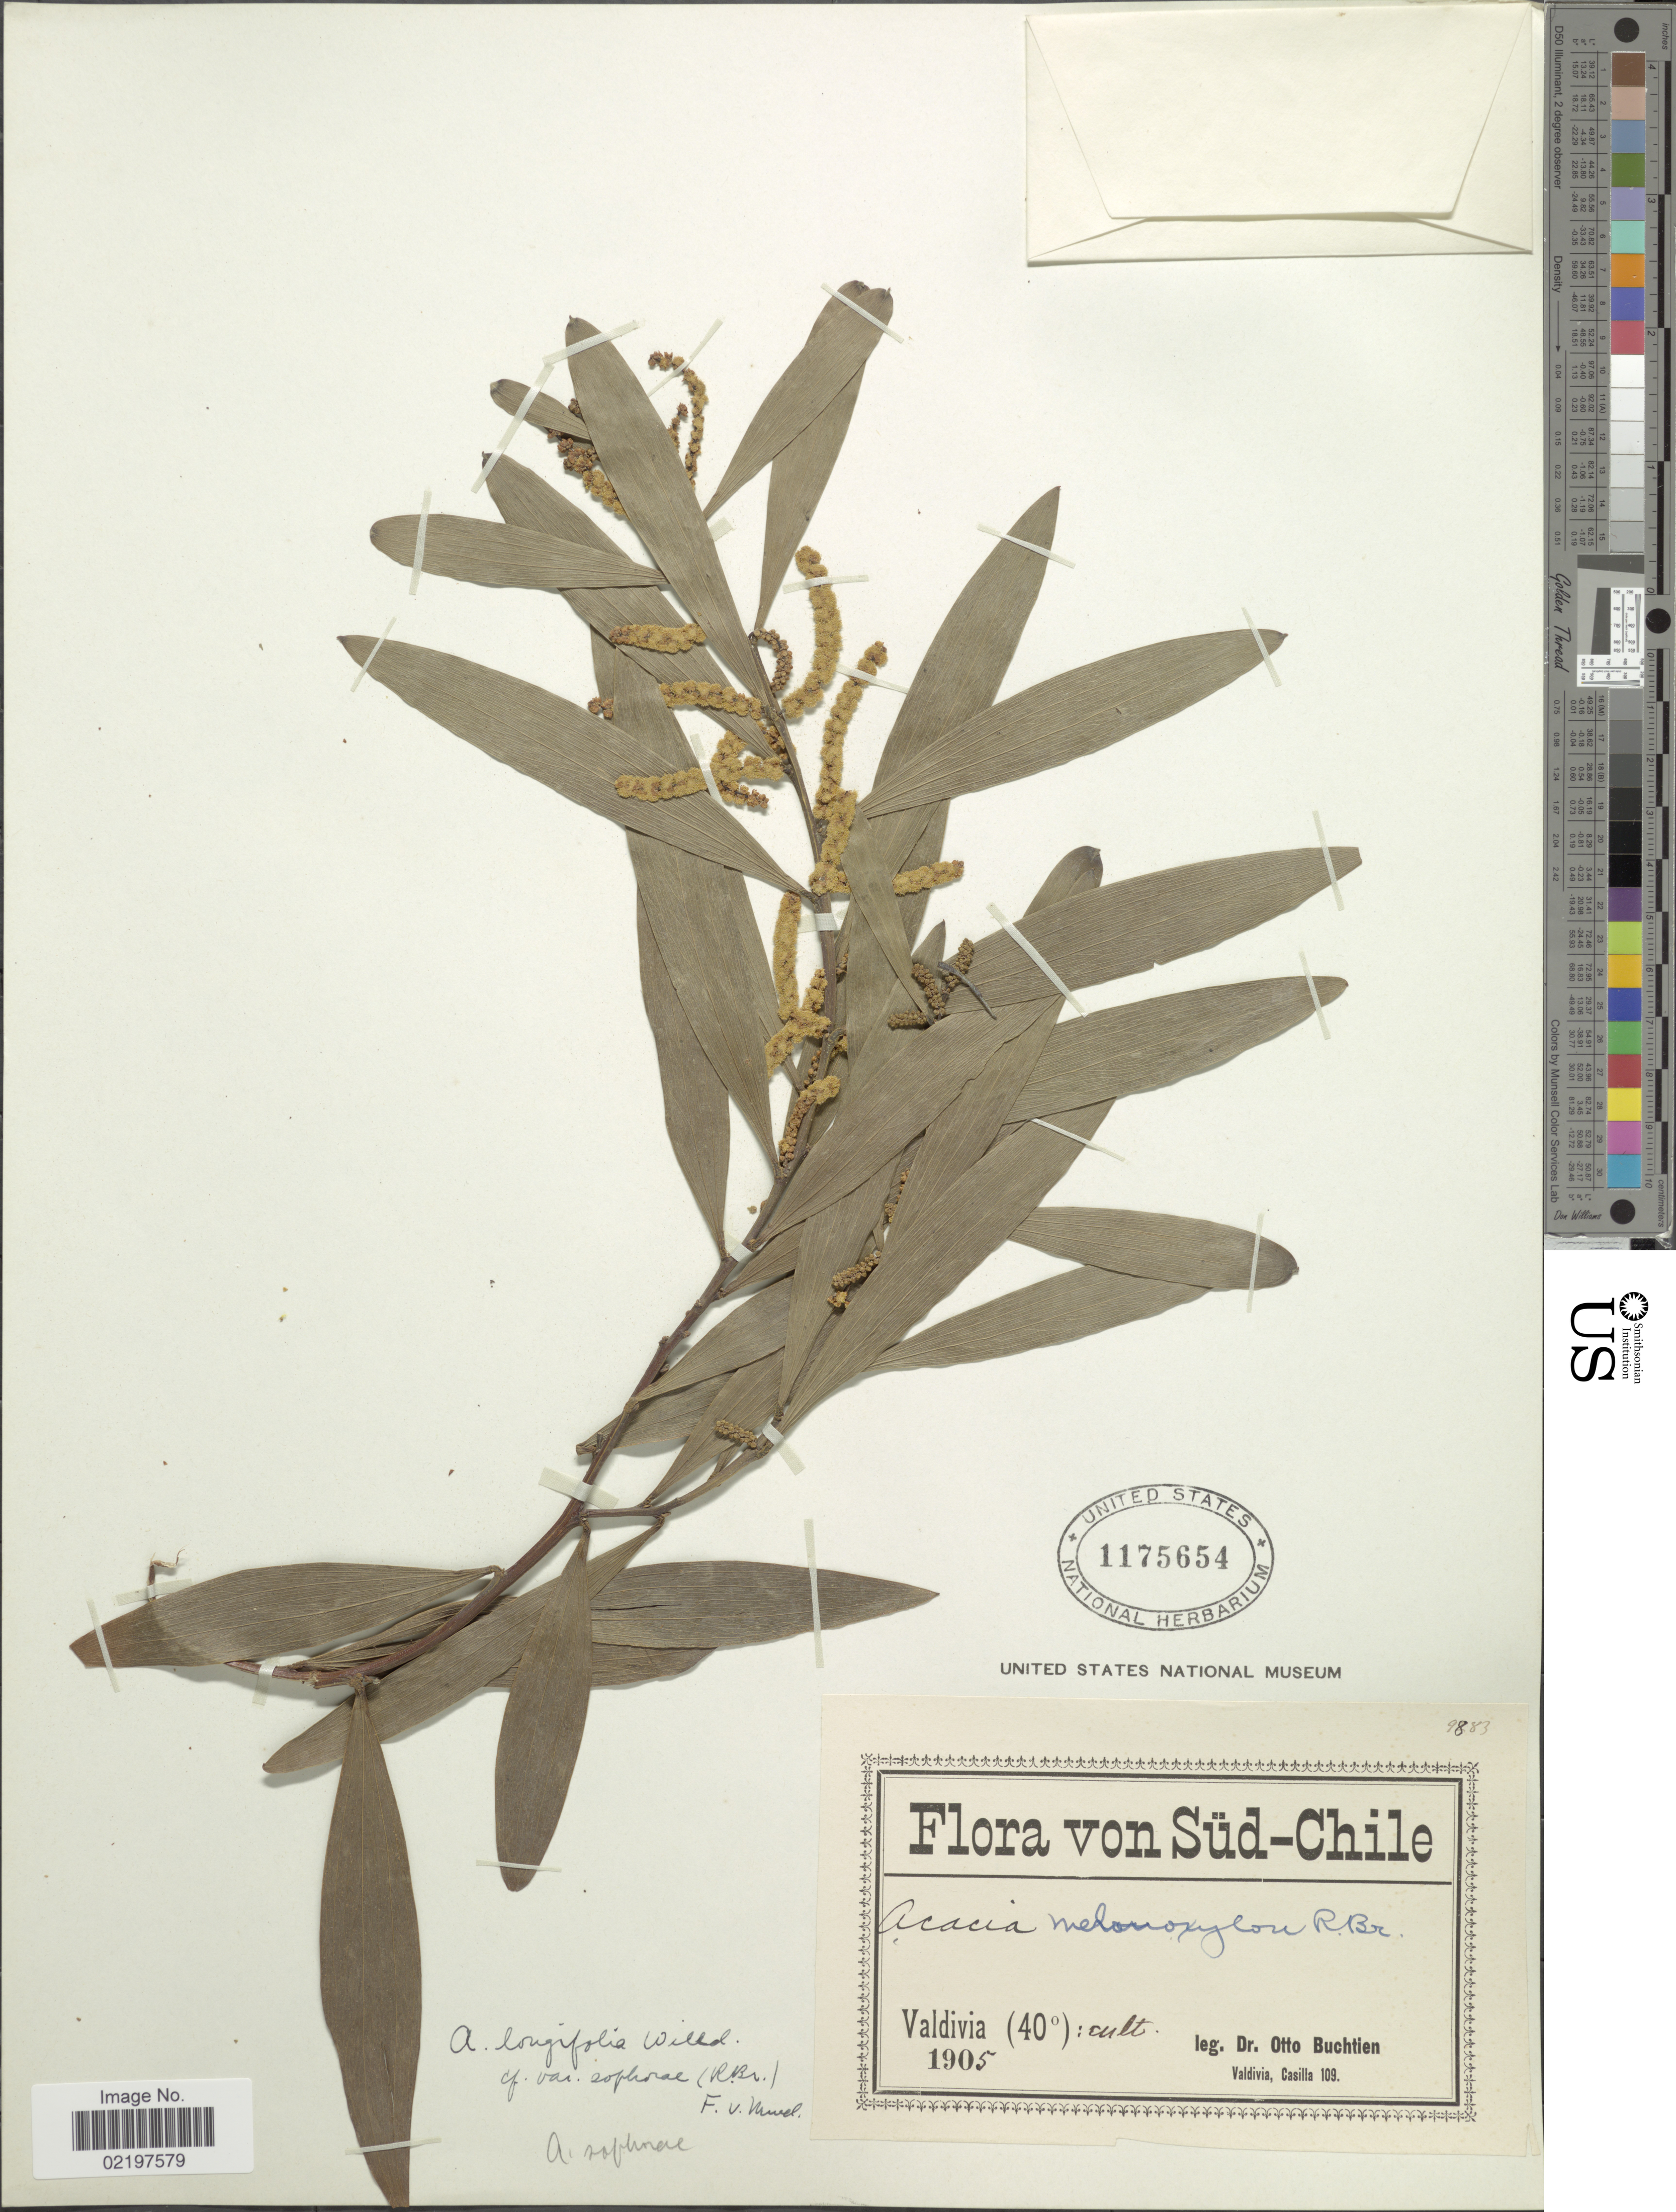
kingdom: Plantae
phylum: Tracheophyta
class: Magnoliopsida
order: Fabales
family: Fabaceae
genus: Acacia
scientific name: Acacia longifolia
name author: (Andrews) Willd.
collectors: O. Buchtien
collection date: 1905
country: Chile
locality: Süd-Chile, Valdivia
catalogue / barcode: US 1175654